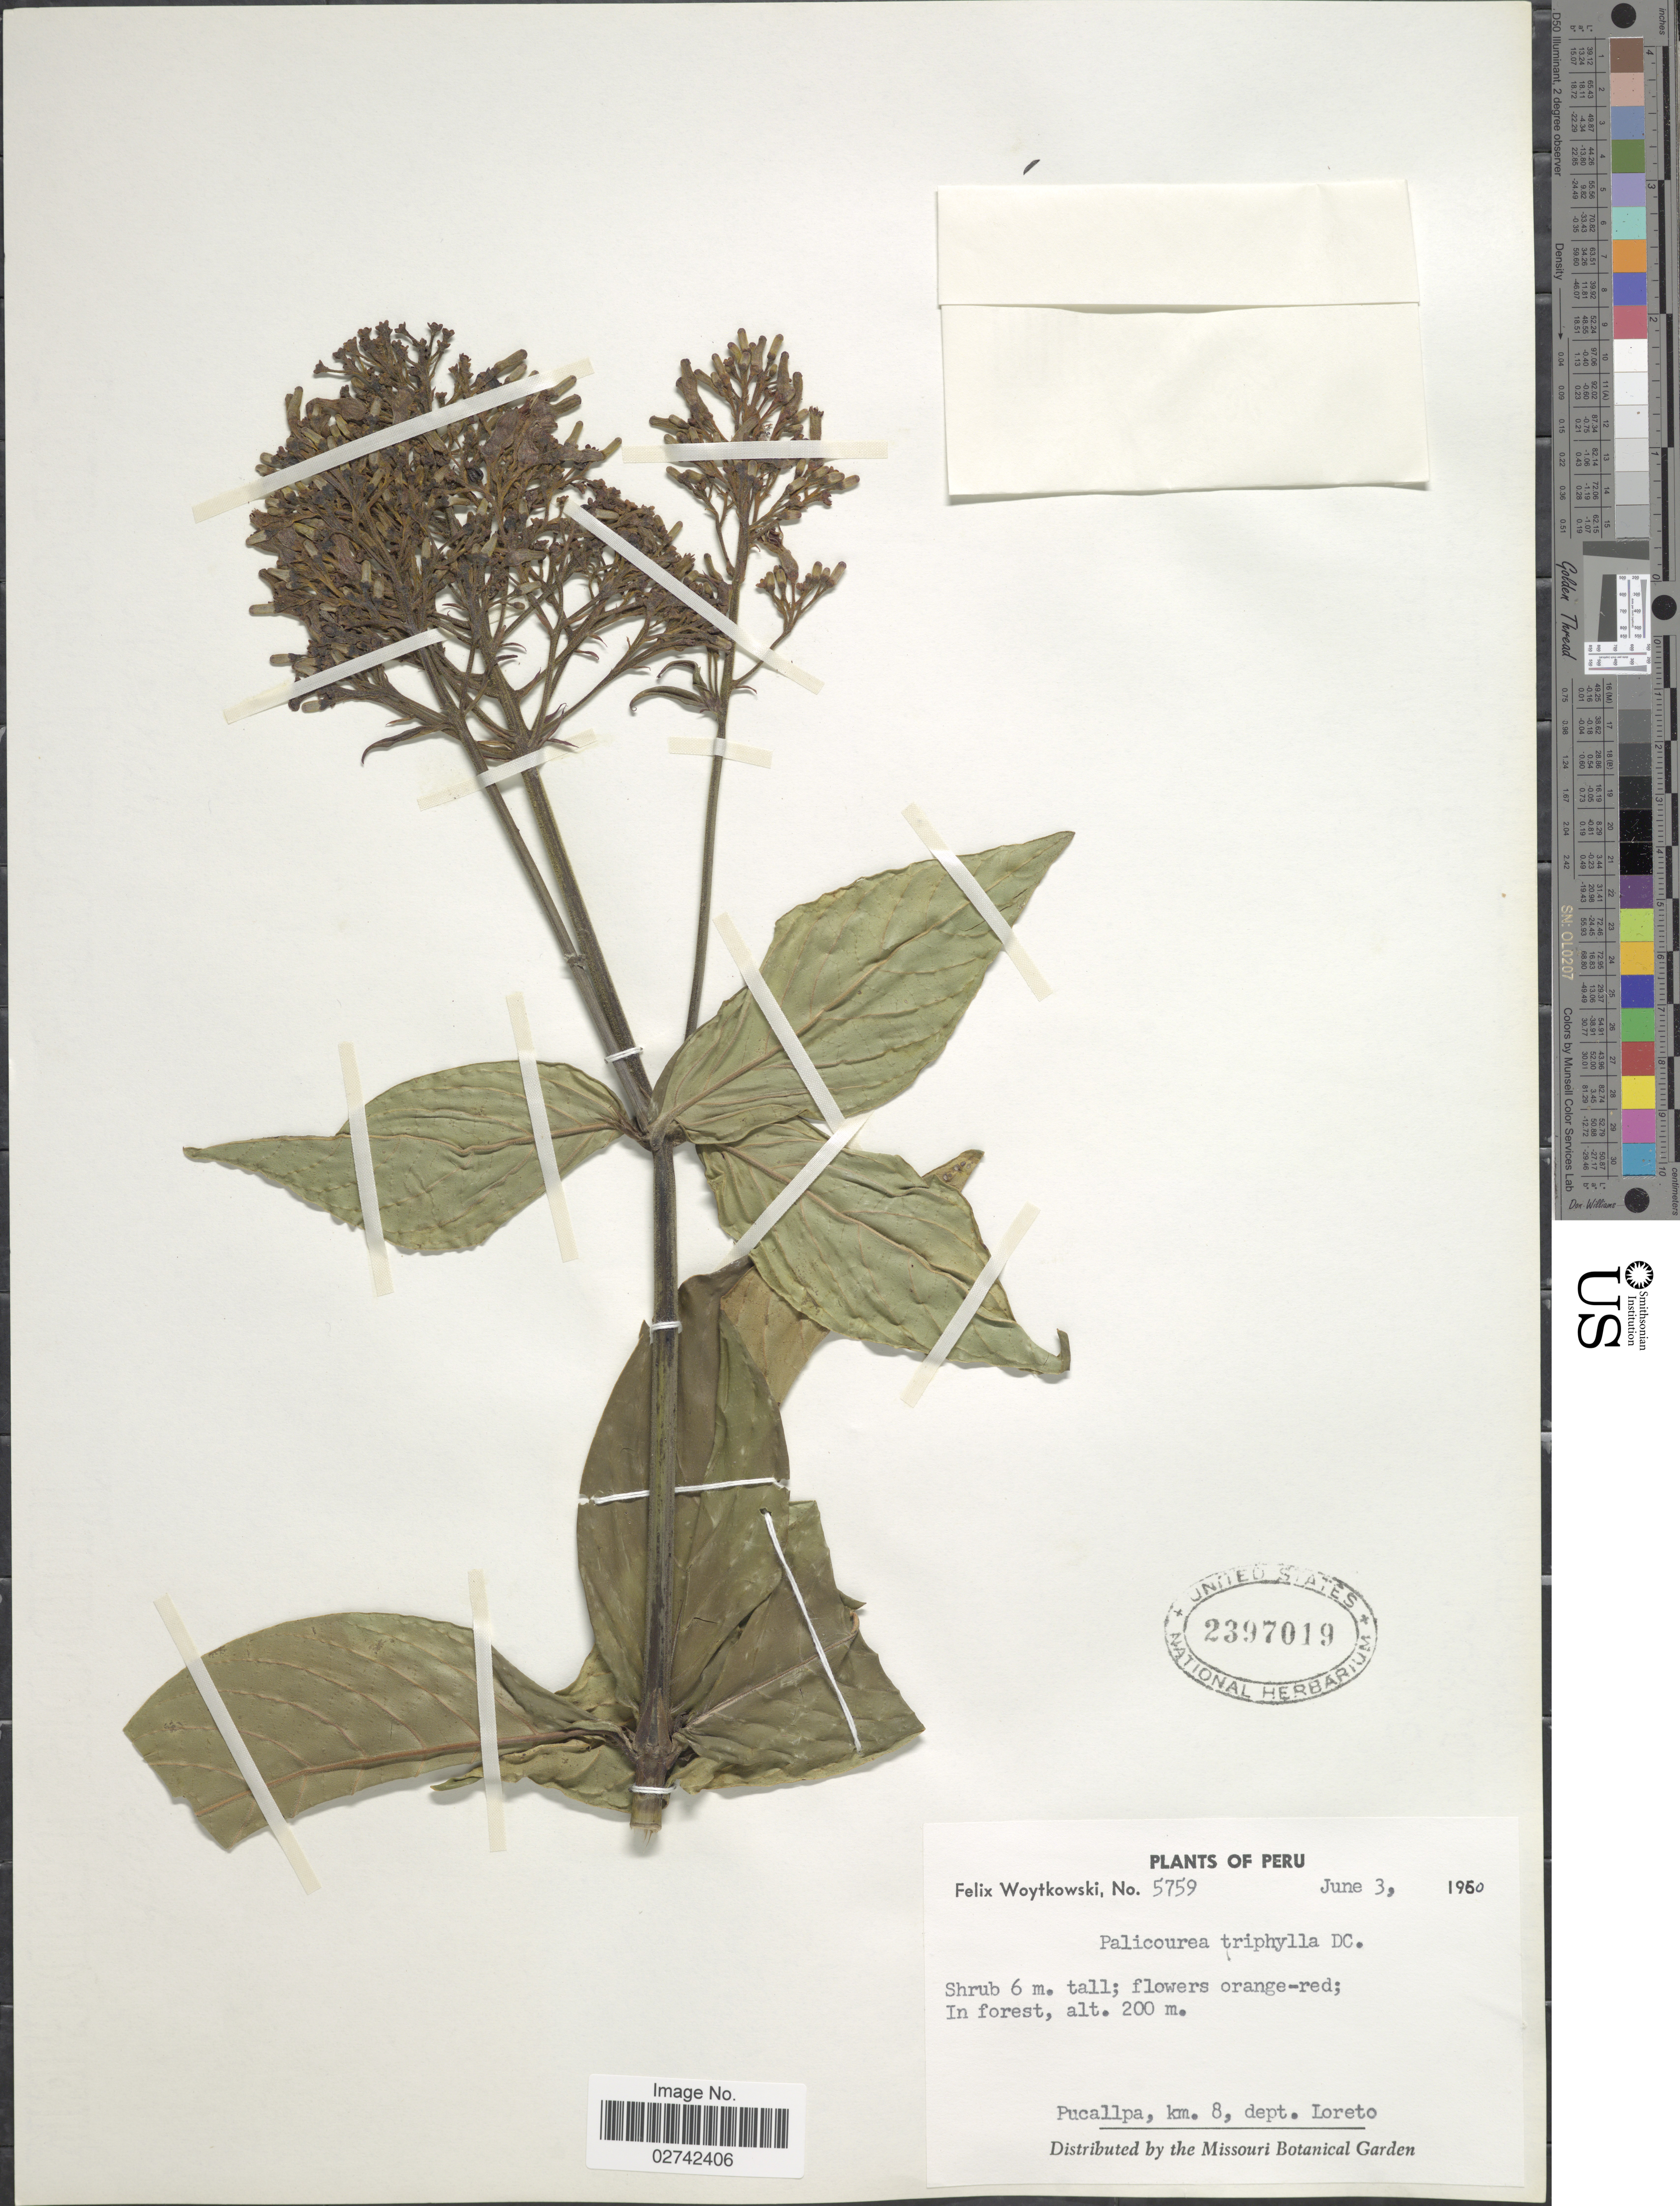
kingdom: Plantae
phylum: Tracheophyta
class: Magnoliopsida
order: Gentianales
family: Rubiaceae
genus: Palicourea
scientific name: Palicourea triphylla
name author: DC.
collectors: F. Woytkowski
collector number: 5759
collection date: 1960-06-03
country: Peru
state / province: Loreto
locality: In forest, Pucallpa.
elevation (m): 200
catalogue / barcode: US 2397019